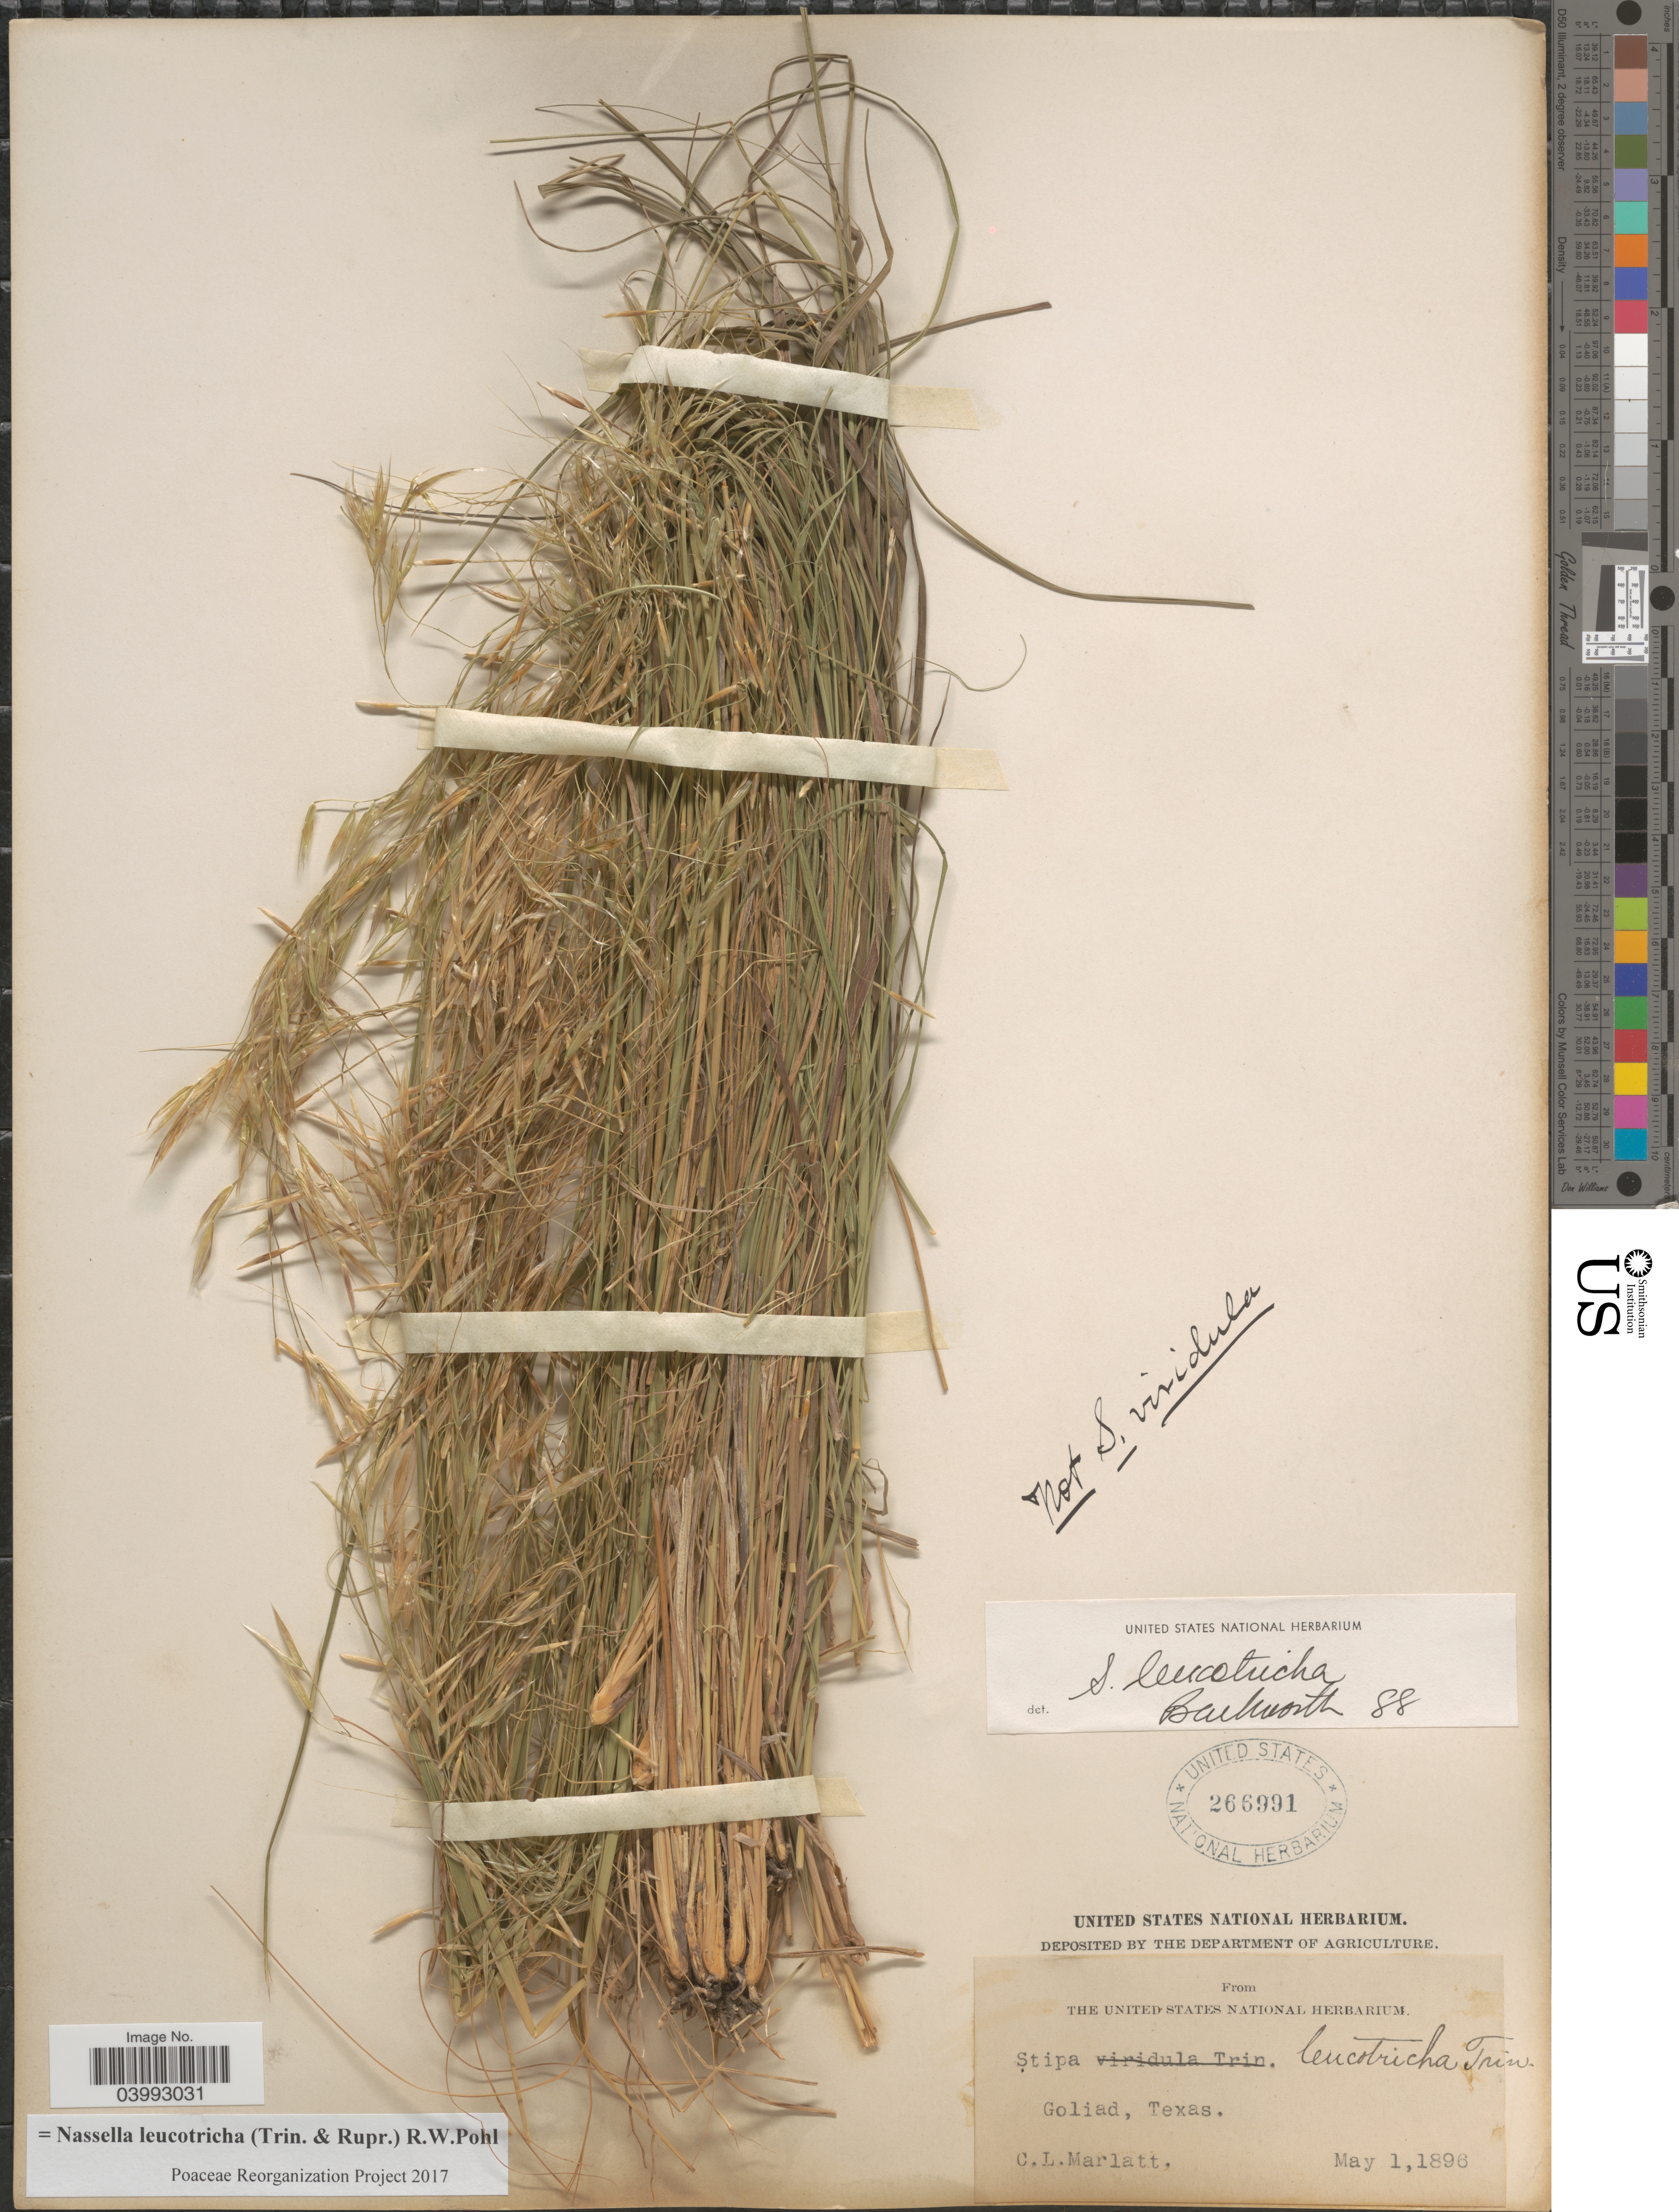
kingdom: Plantae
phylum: Tracheophyta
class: Liliopsida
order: Poales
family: Poaceae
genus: Nassella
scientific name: Nassella leucotricha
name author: (Trin. & Rupr.) R.W. Pohl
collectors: C. Marlatt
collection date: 1896-05-01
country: United States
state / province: Texas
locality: Goliad.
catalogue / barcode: US 266991